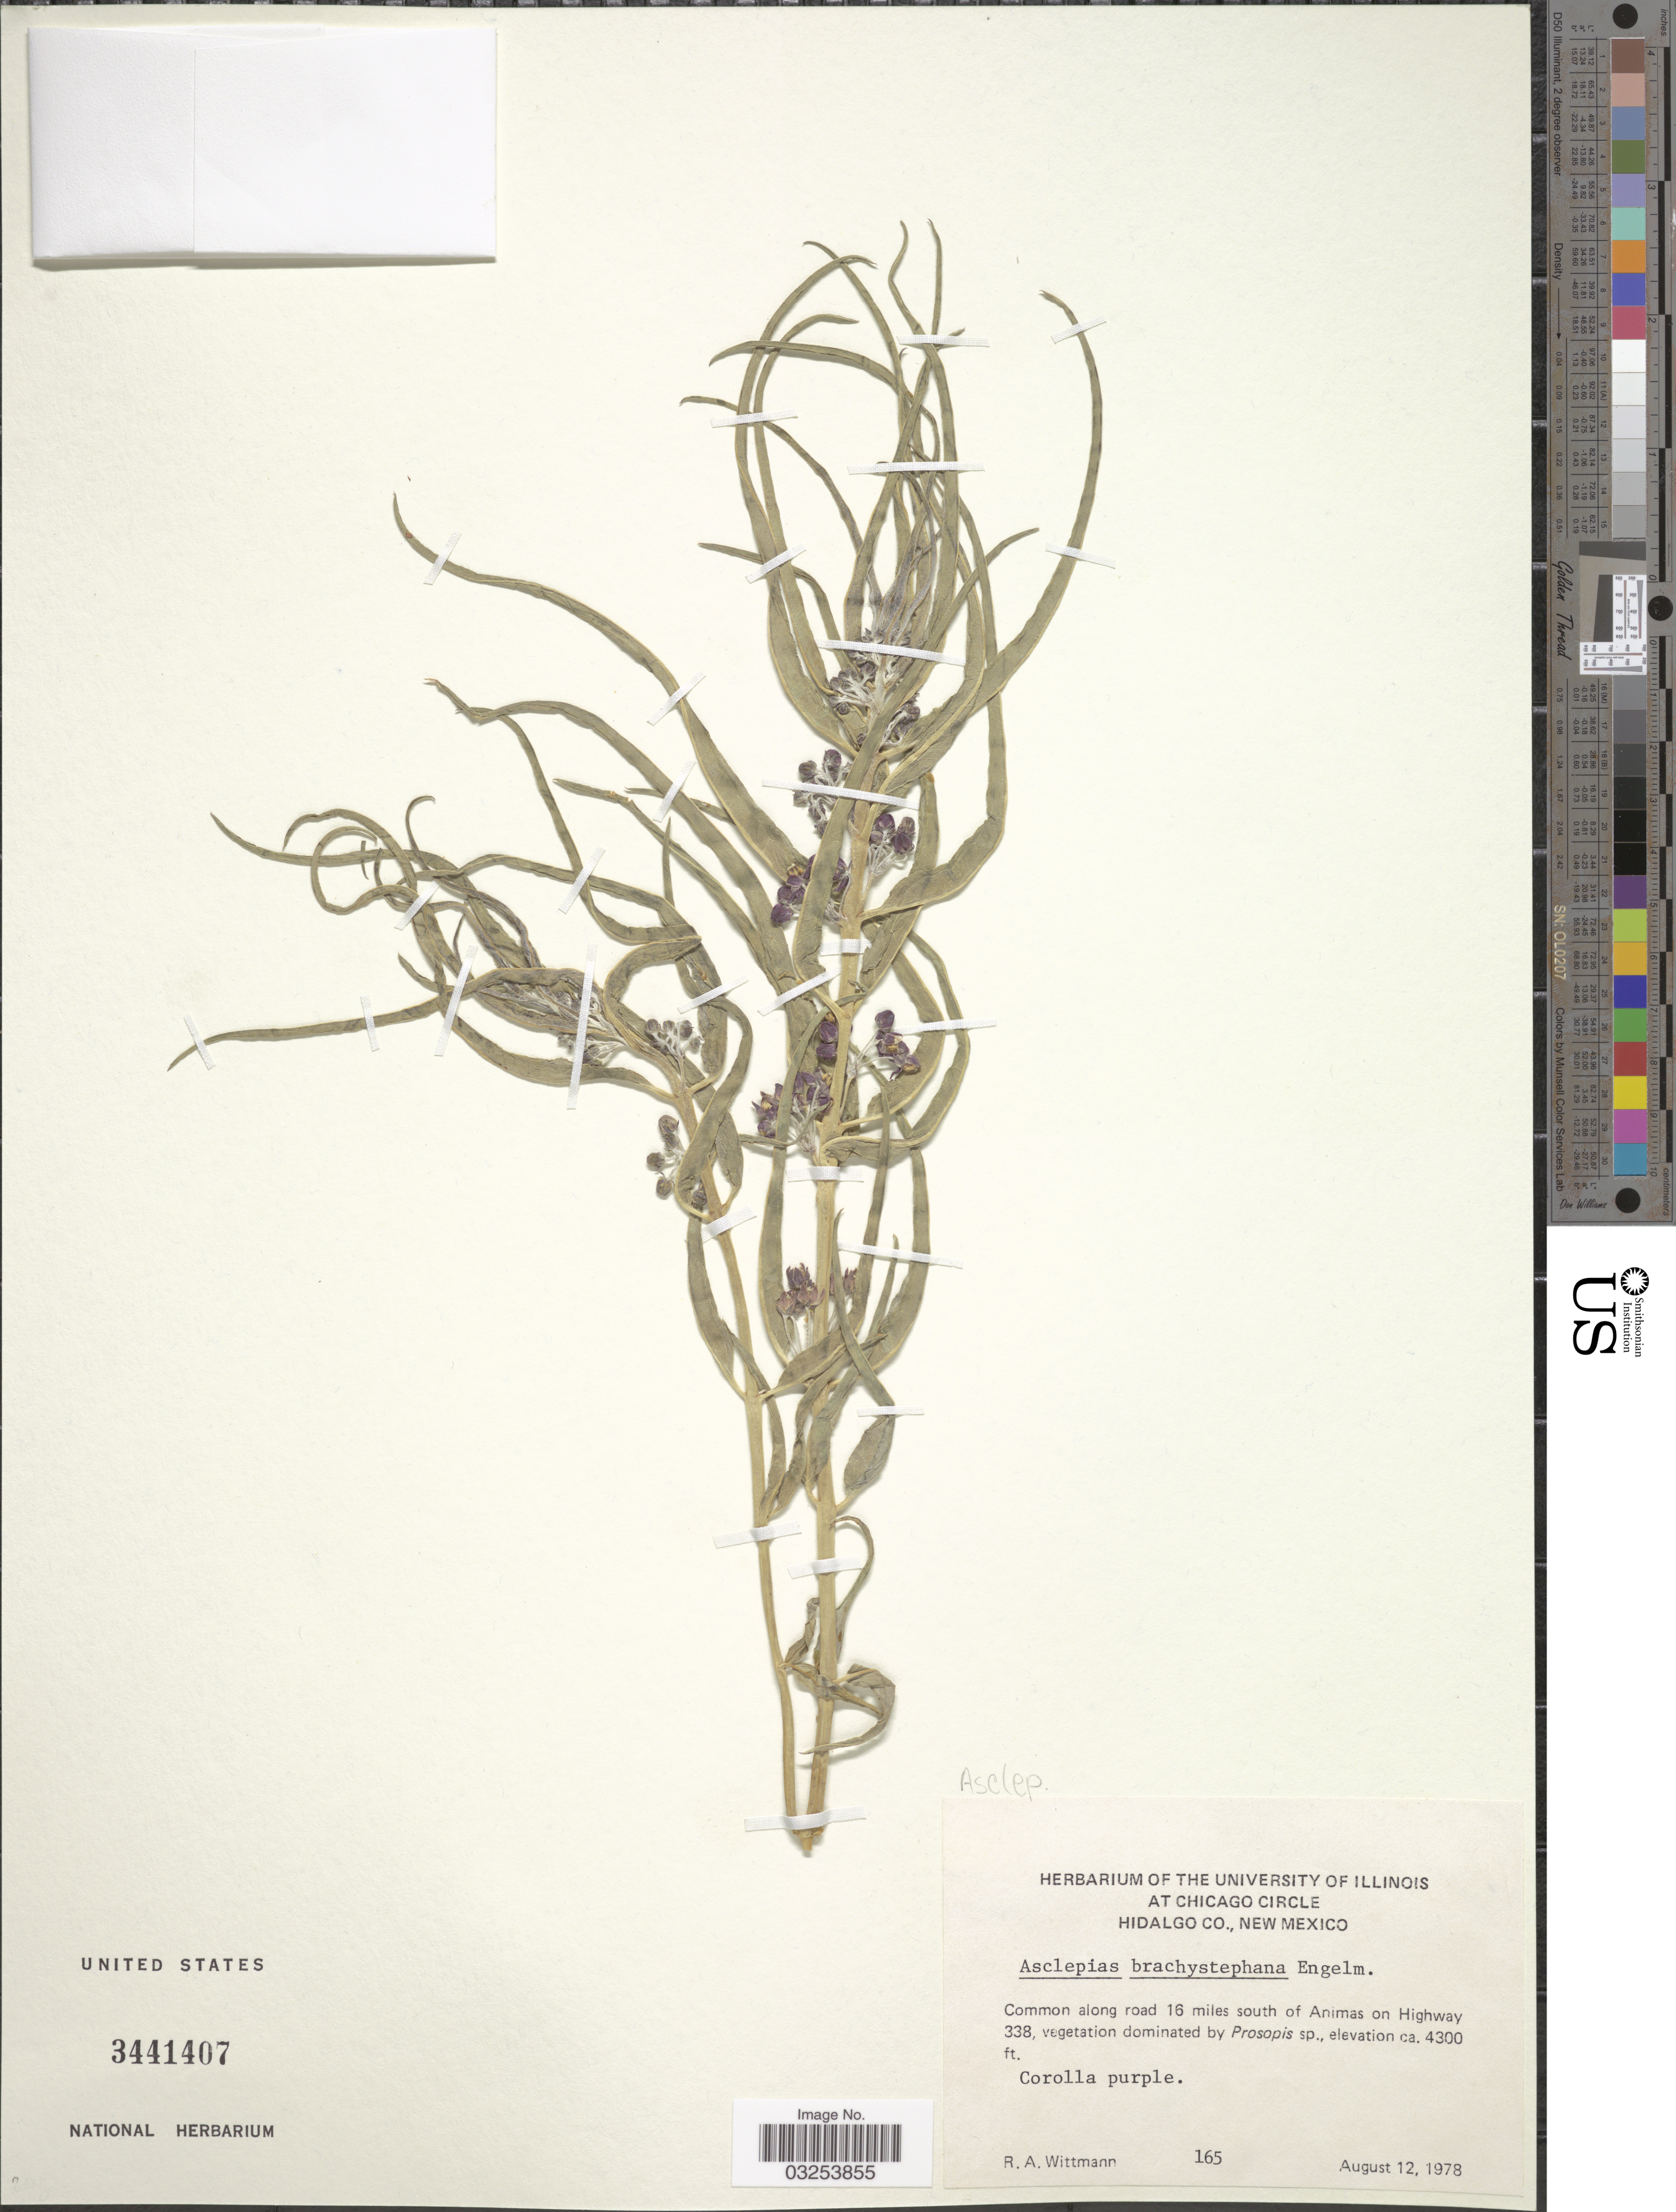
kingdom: Plantae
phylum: Tracheophyta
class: Magnoliopsida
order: Gentianales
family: Apocynaceae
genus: Asclepias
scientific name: Asclepias brachystephana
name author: Engelm. ex Torr.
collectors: R. Wittmann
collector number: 165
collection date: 1978-08-12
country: United States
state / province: New Mexico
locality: Hidalgo Co. Common along road 16 miles south of Animas on Highway 338.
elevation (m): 1311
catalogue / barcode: US 3441407